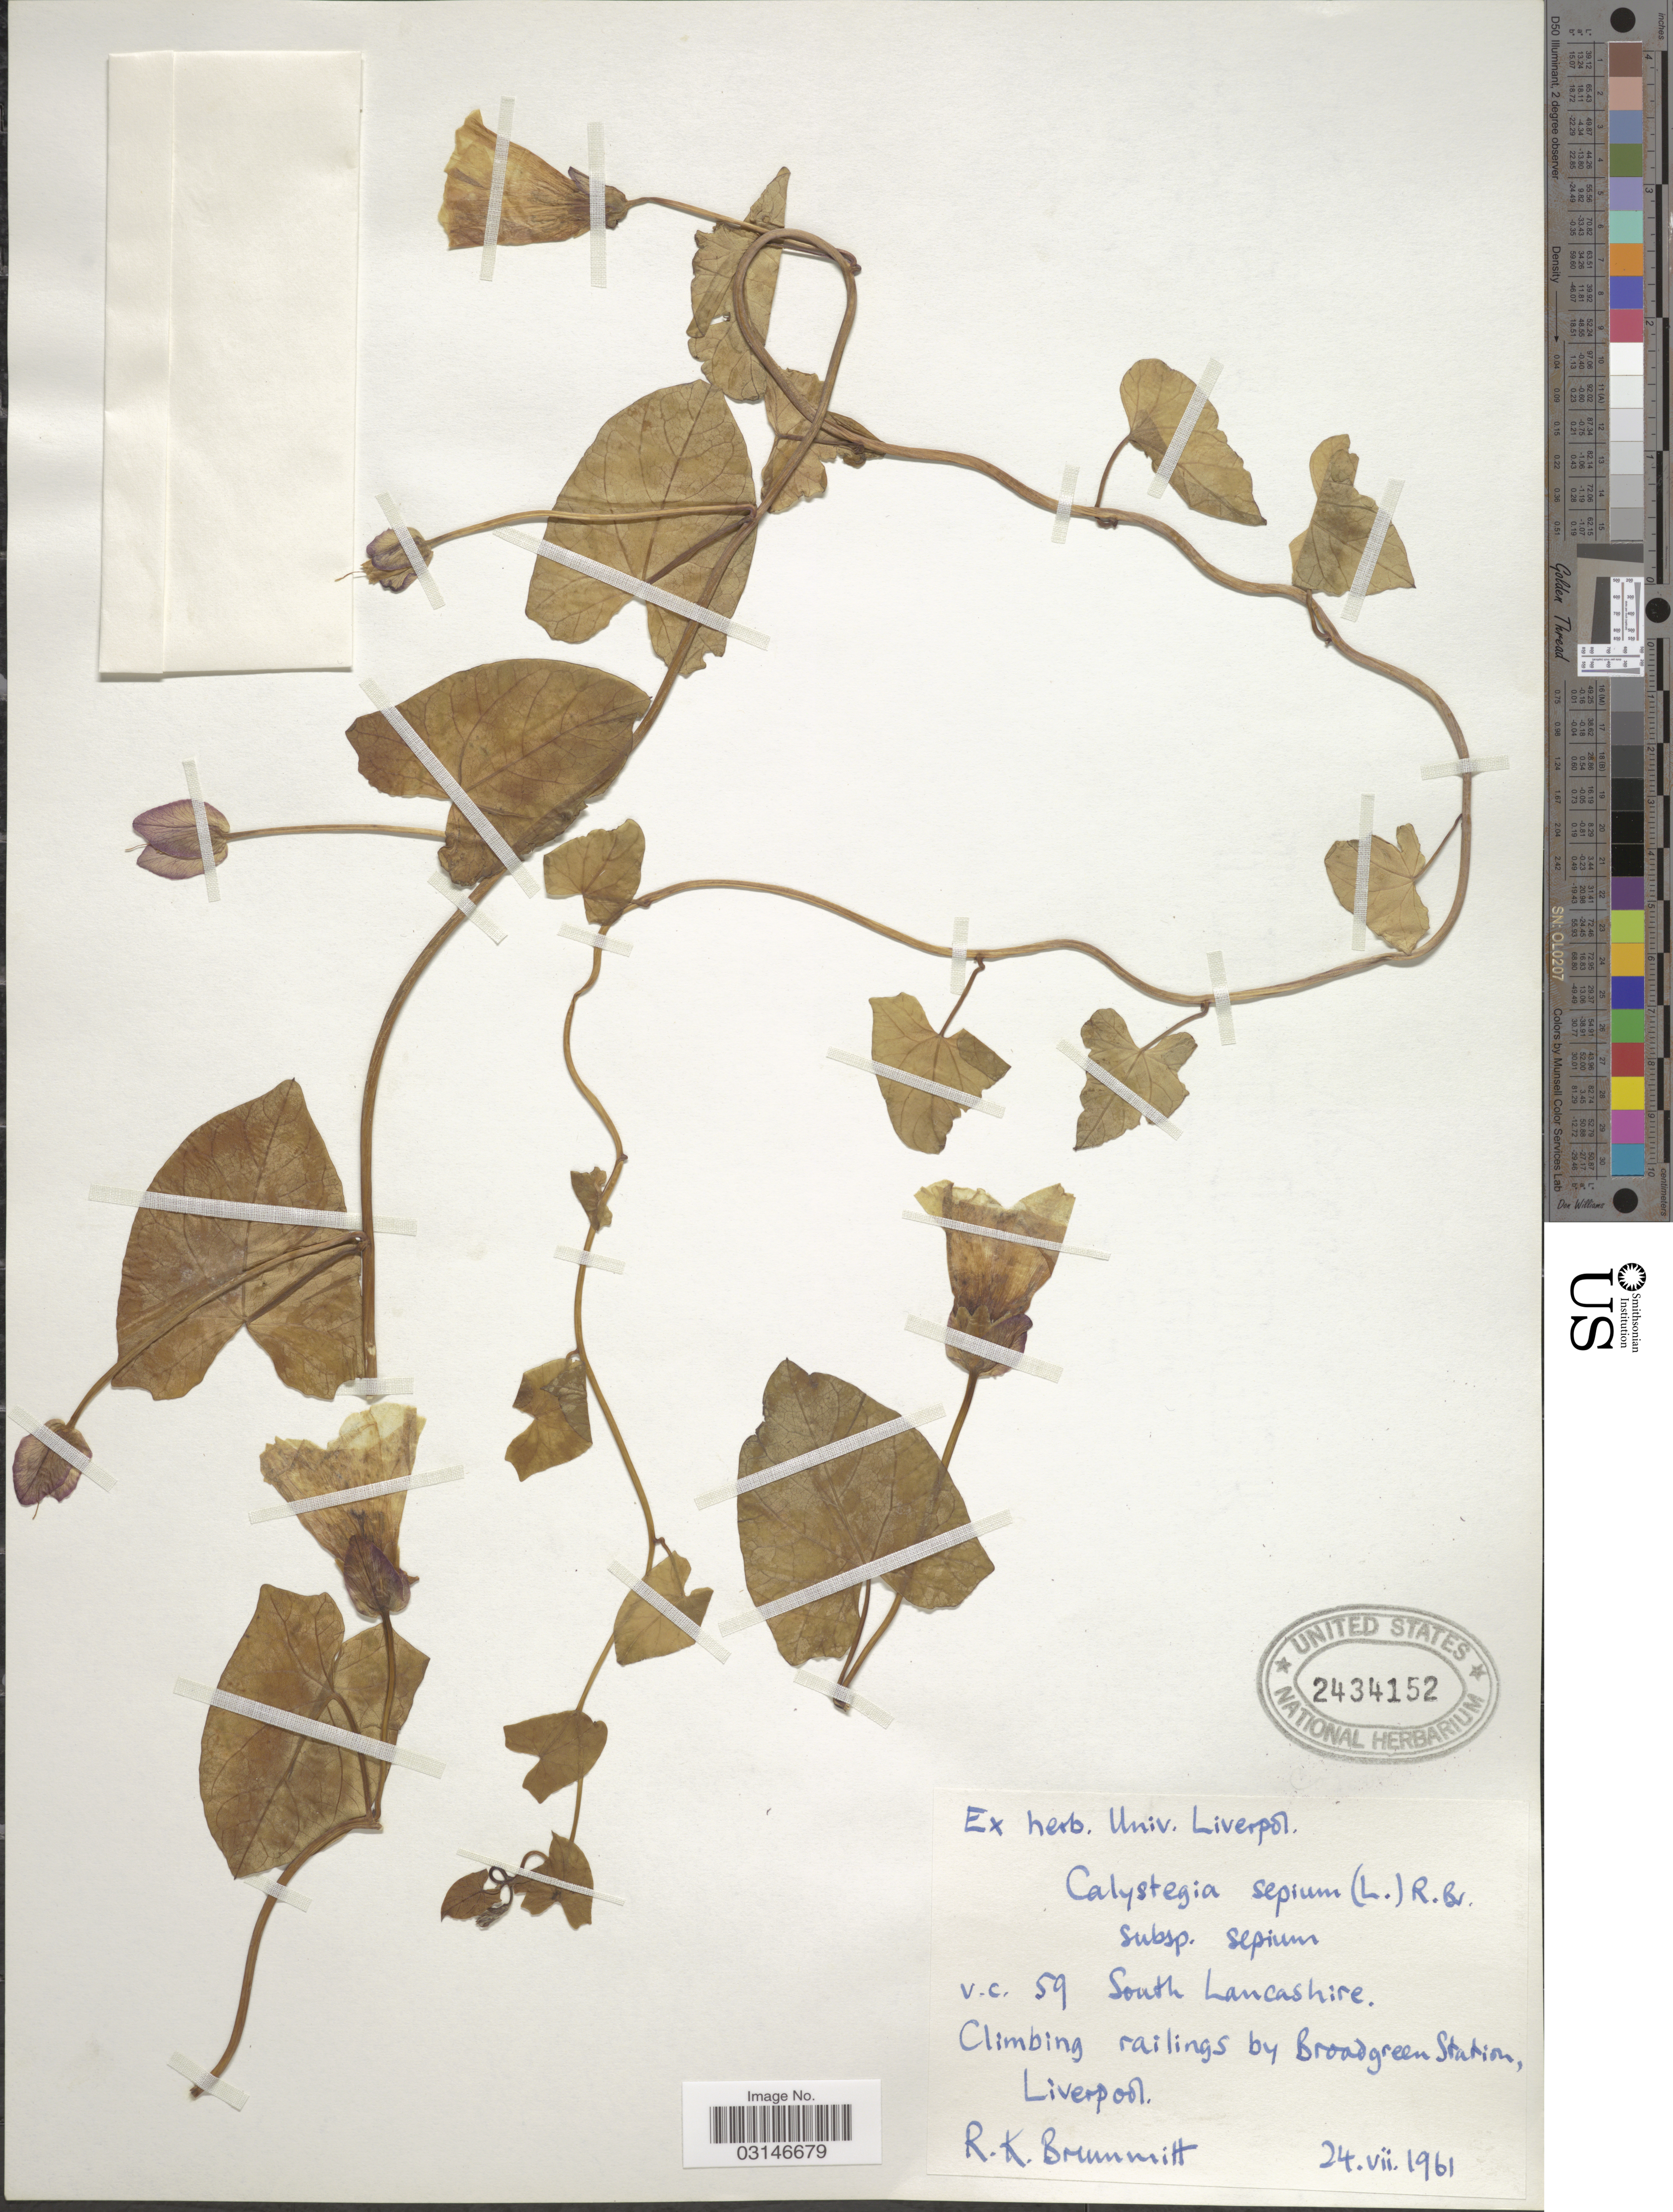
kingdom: Plantae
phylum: Tracheophyta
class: Magnoliopsida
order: Solanales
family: Convolvulaceae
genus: Calystegia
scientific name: Calystegia sepium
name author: (L.) R. Br.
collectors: R. K. Brummitt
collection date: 1961-07-24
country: United Kingdom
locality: V.C. 59. South Lancashire. Climbing railings by Broadgreen Station, Liverpool.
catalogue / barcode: US 2434152